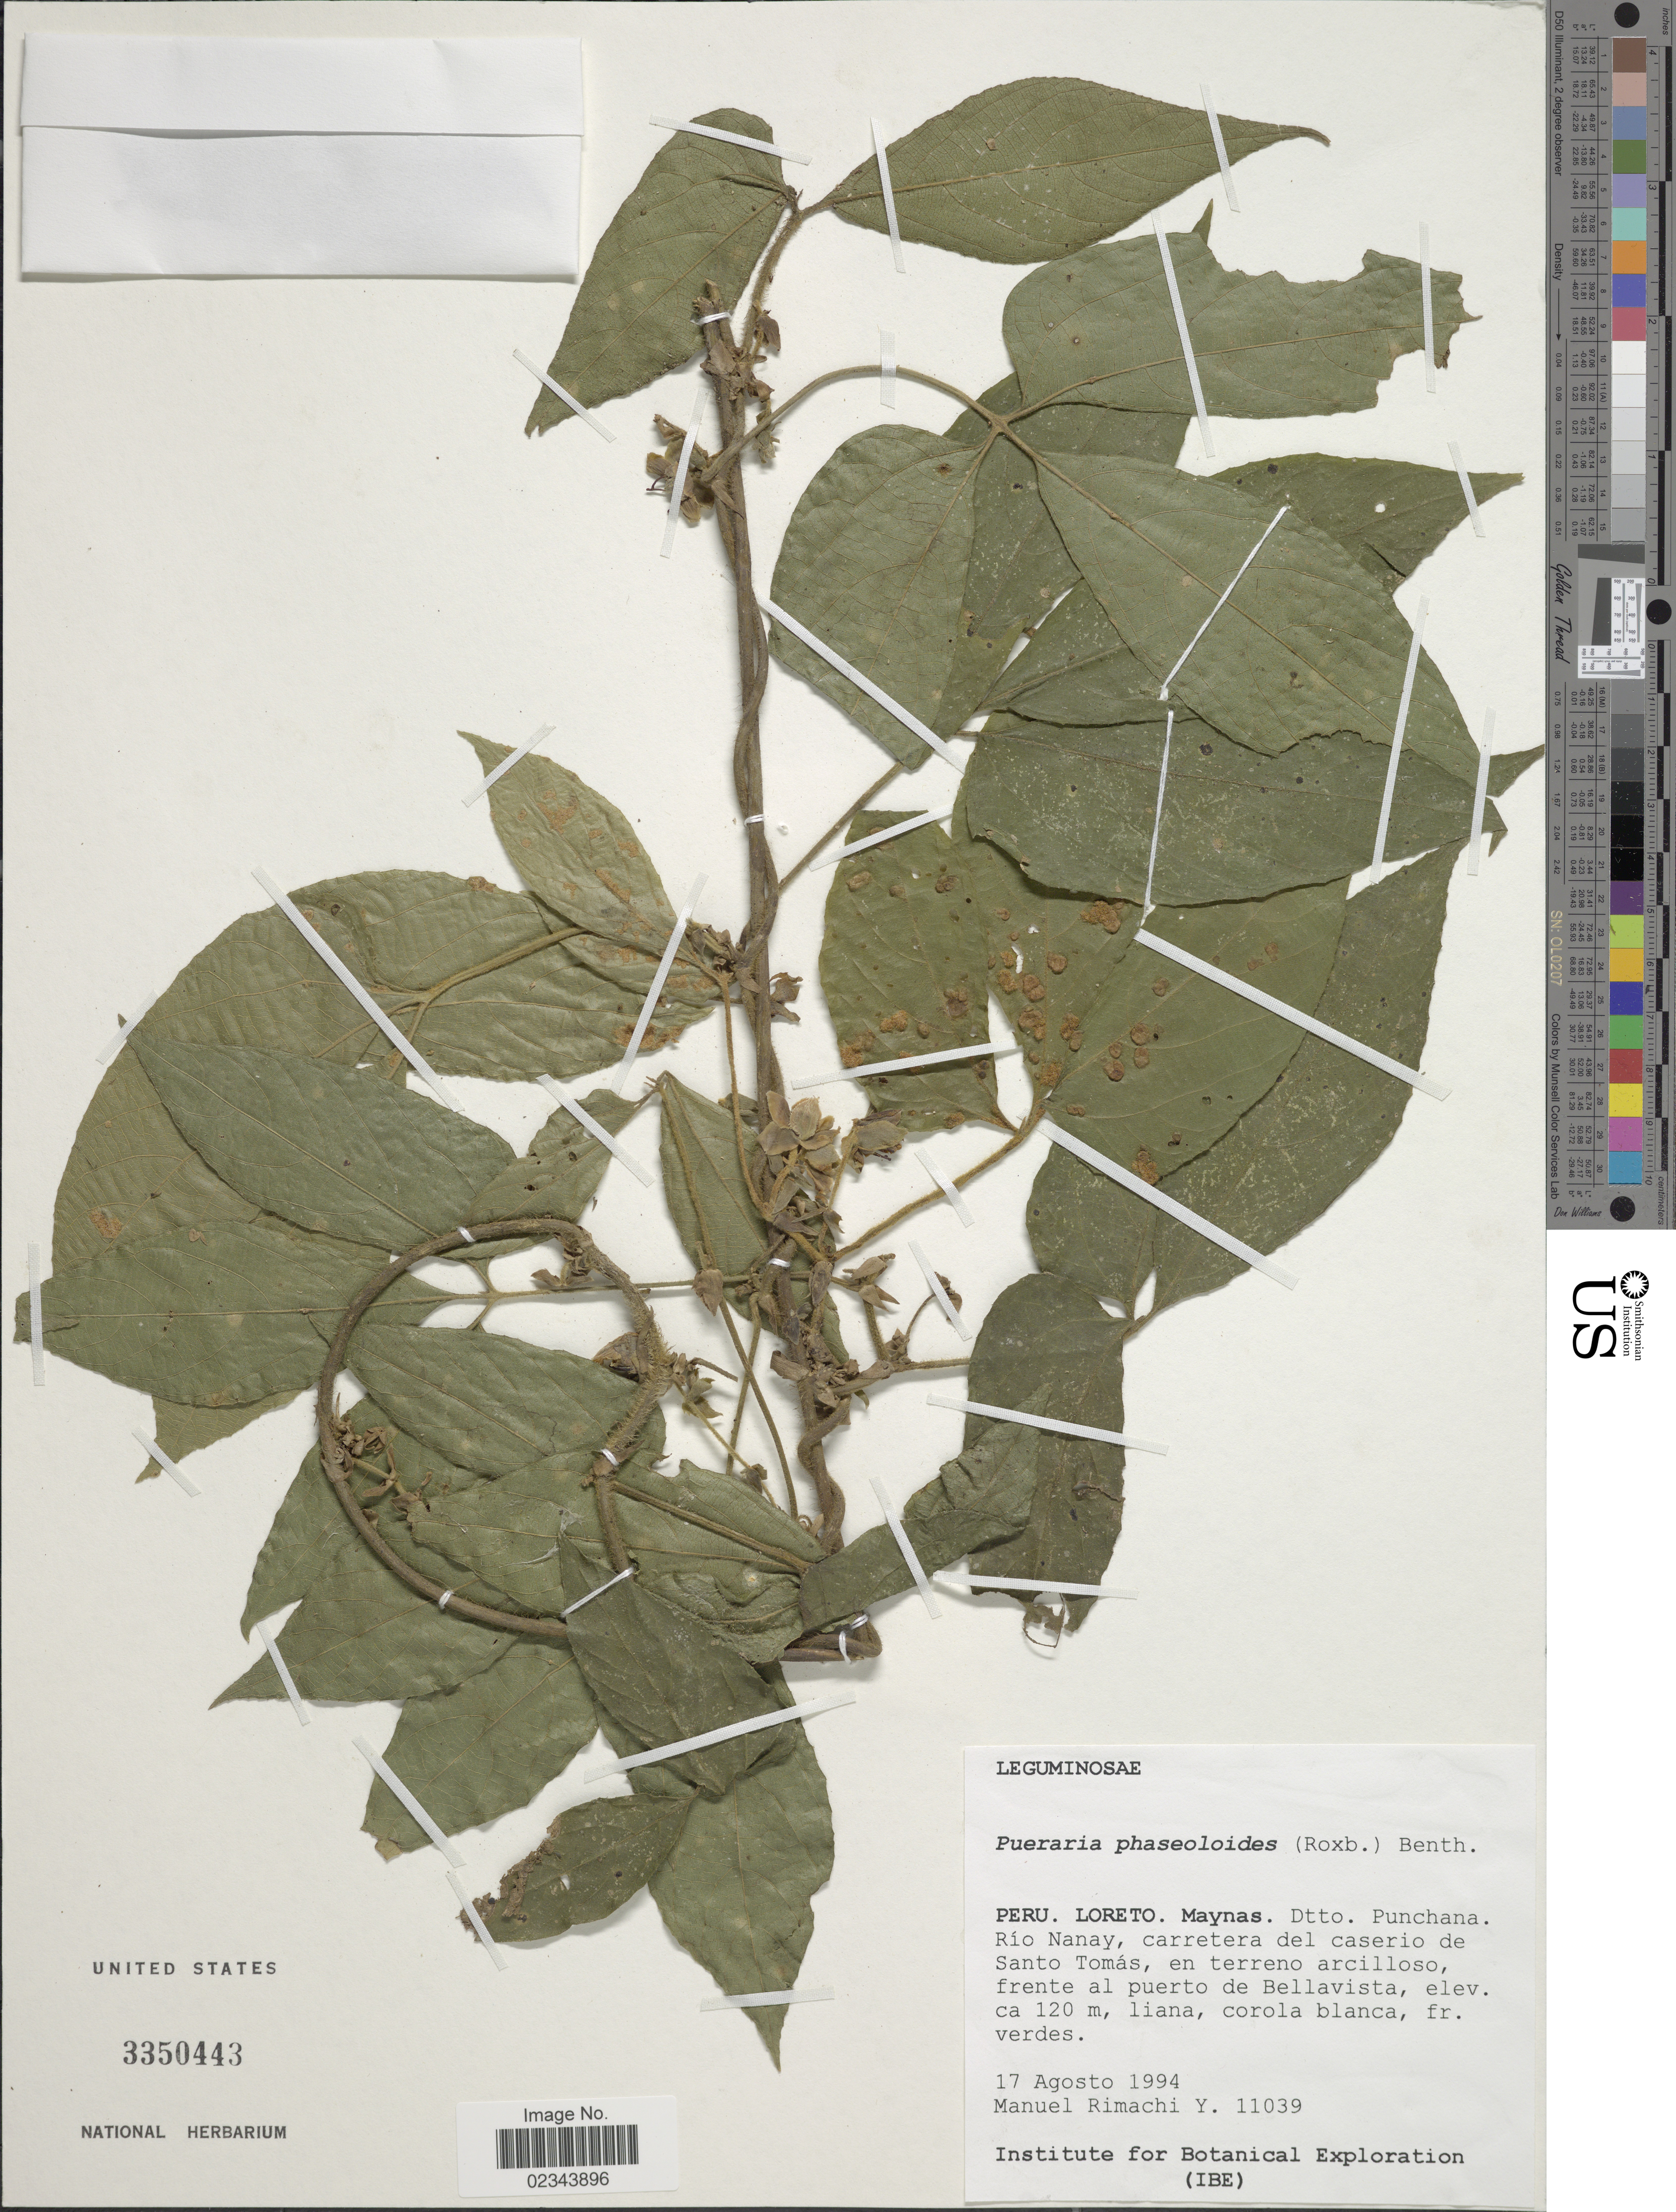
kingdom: Plantae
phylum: Tracheophyta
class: Magnoliopsida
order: Malpighiales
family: Euphorbiaceae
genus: Dalechampia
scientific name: Dalechampia sp.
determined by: Acevedo-Rodriguez, P.; Wurdack, Kenneth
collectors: M. Rimachi Y.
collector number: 11039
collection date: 1994-08-17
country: Peru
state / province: Loreto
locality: Maynas. Dtto. Punchana. Rio Nanay, carretera del caserio de Santo Tomas, frente al puerto de Bellavista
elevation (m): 120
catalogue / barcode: US 3350443